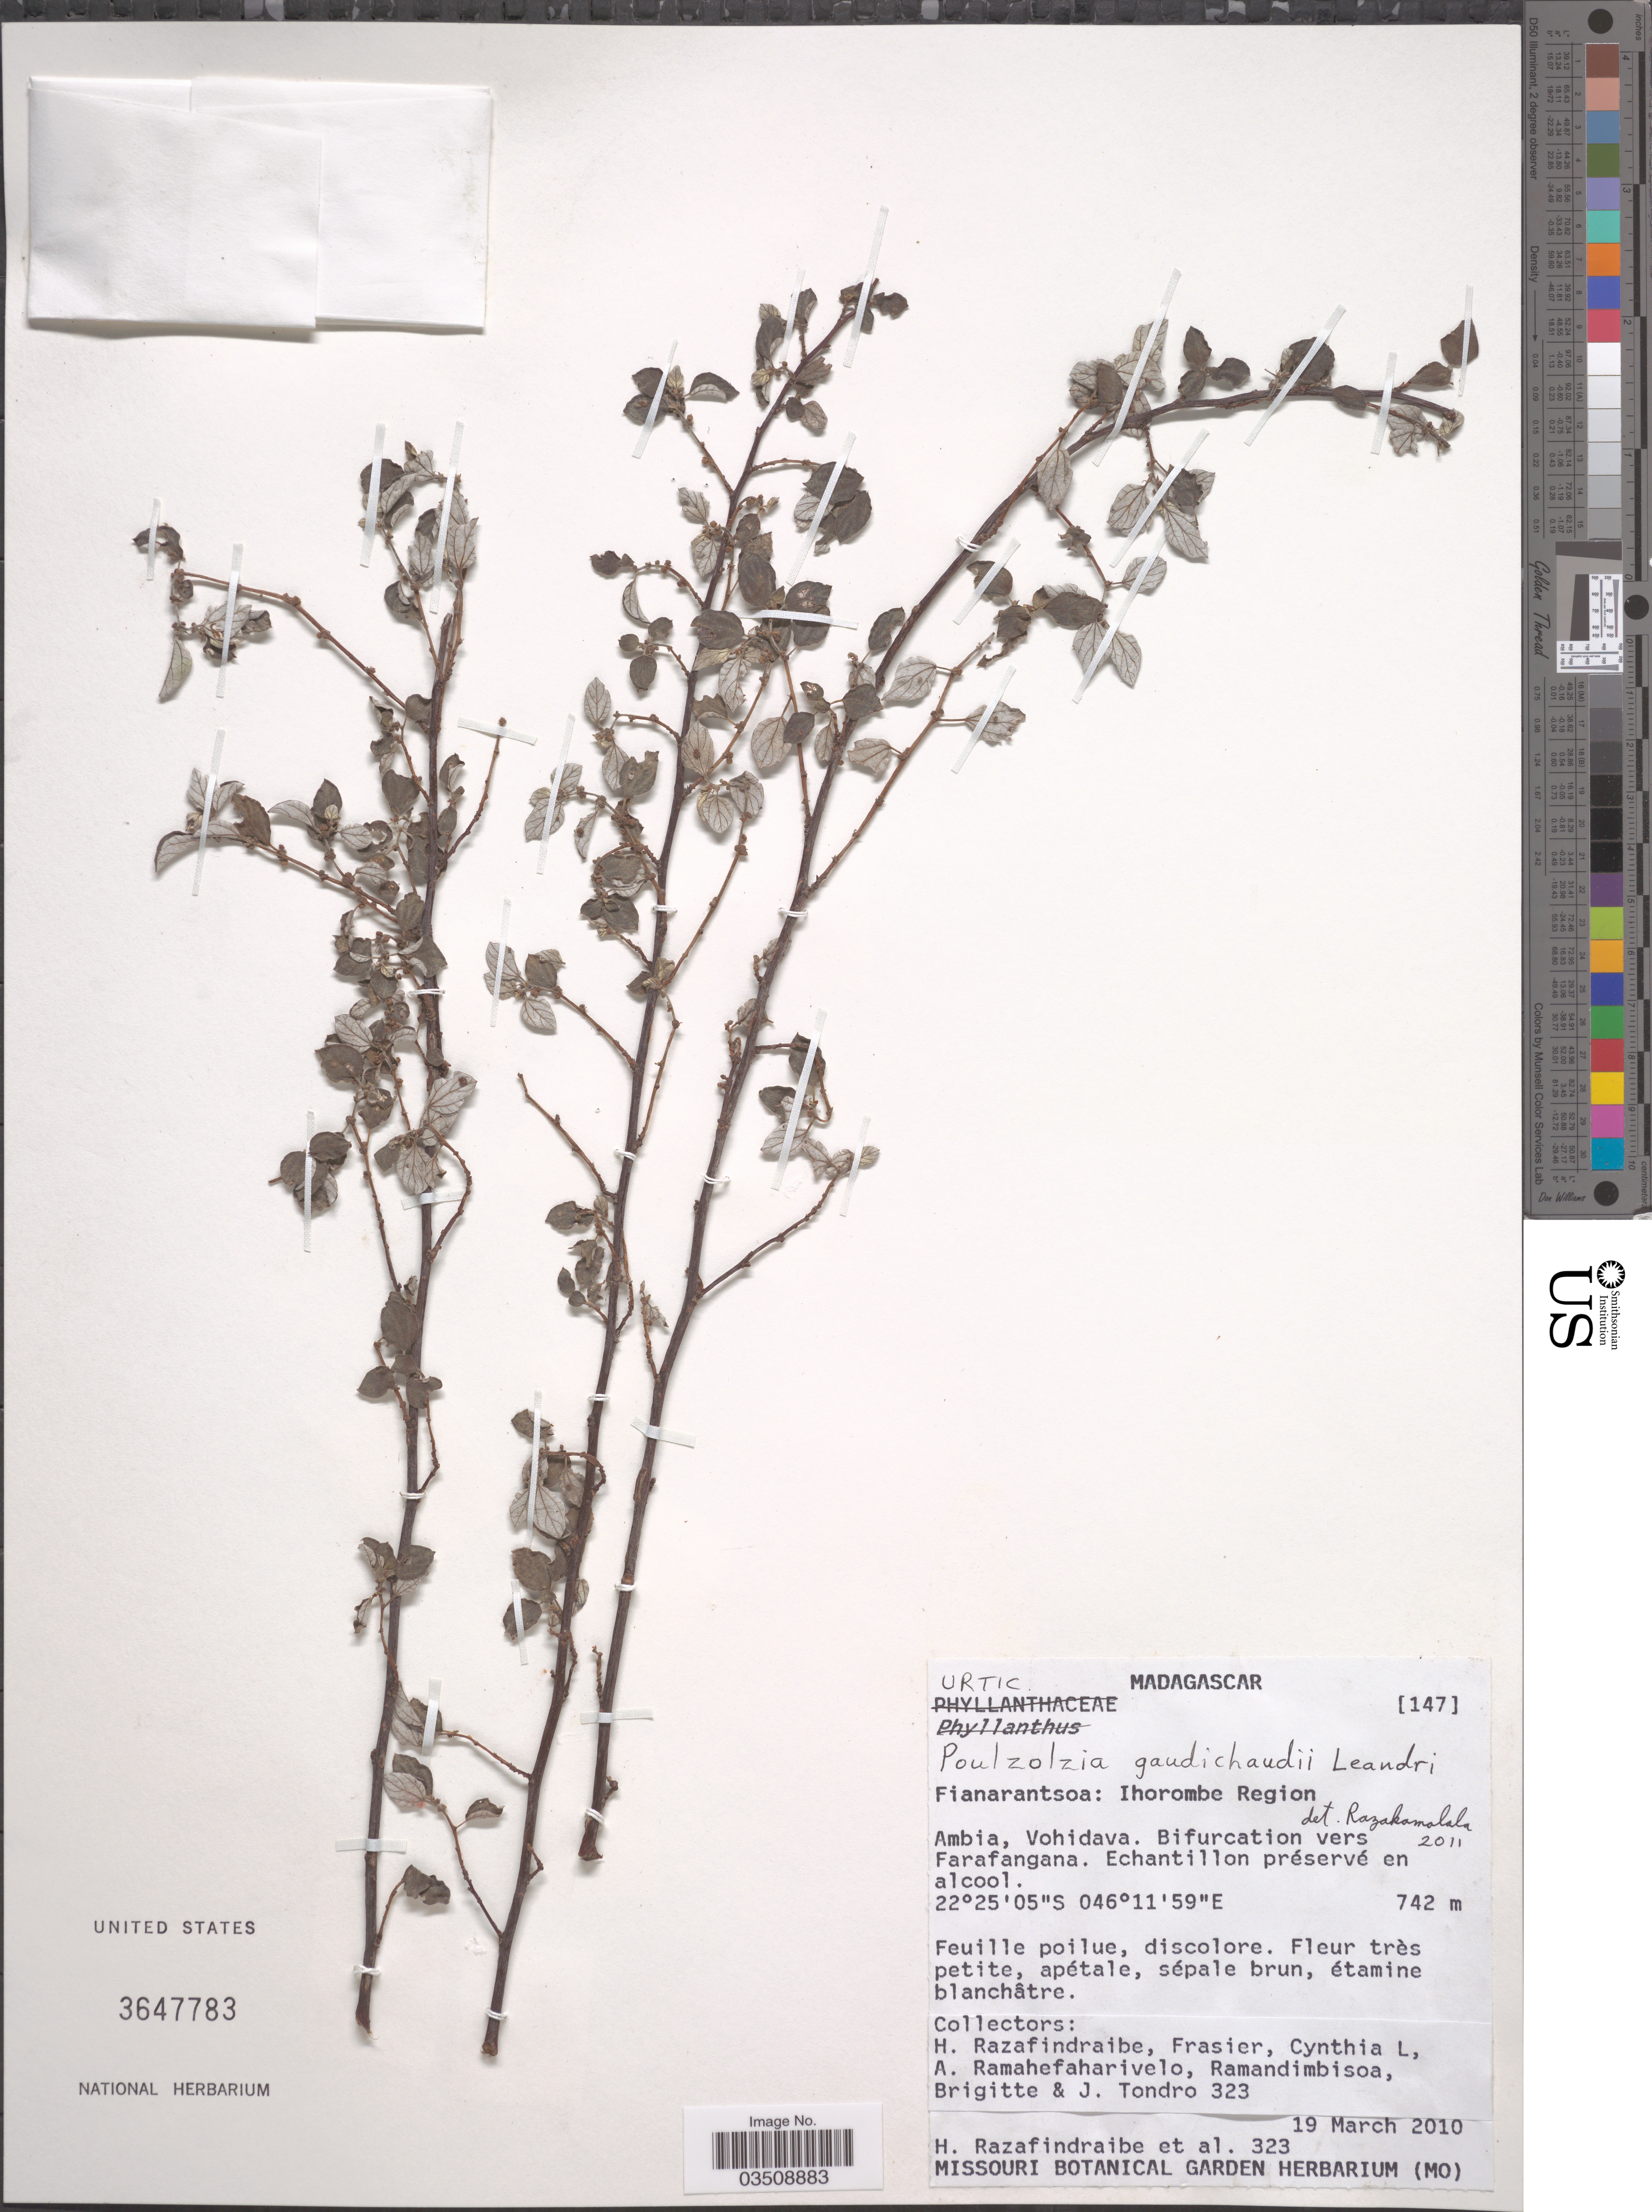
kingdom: Plantae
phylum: Tracheophyta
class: Magnoliopsida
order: Rosales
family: Urticaceae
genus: Pouzolzia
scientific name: Pouzolzia gaudichaudii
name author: Leandri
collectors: H. Razafindraibe, C. Frasier, A. Ramahefaharivelo, B. Ramandimbisoa & J. Tondro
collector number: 323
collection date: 2010-03-19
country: Madagascar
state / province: Ihorombe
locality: Fianarantsoa: Ihorombe Region. Ambia, Vohidava. Bifurcation vers Farafangana. Echantillon préservé en alcool.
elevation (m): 742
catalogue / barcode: US 3647783